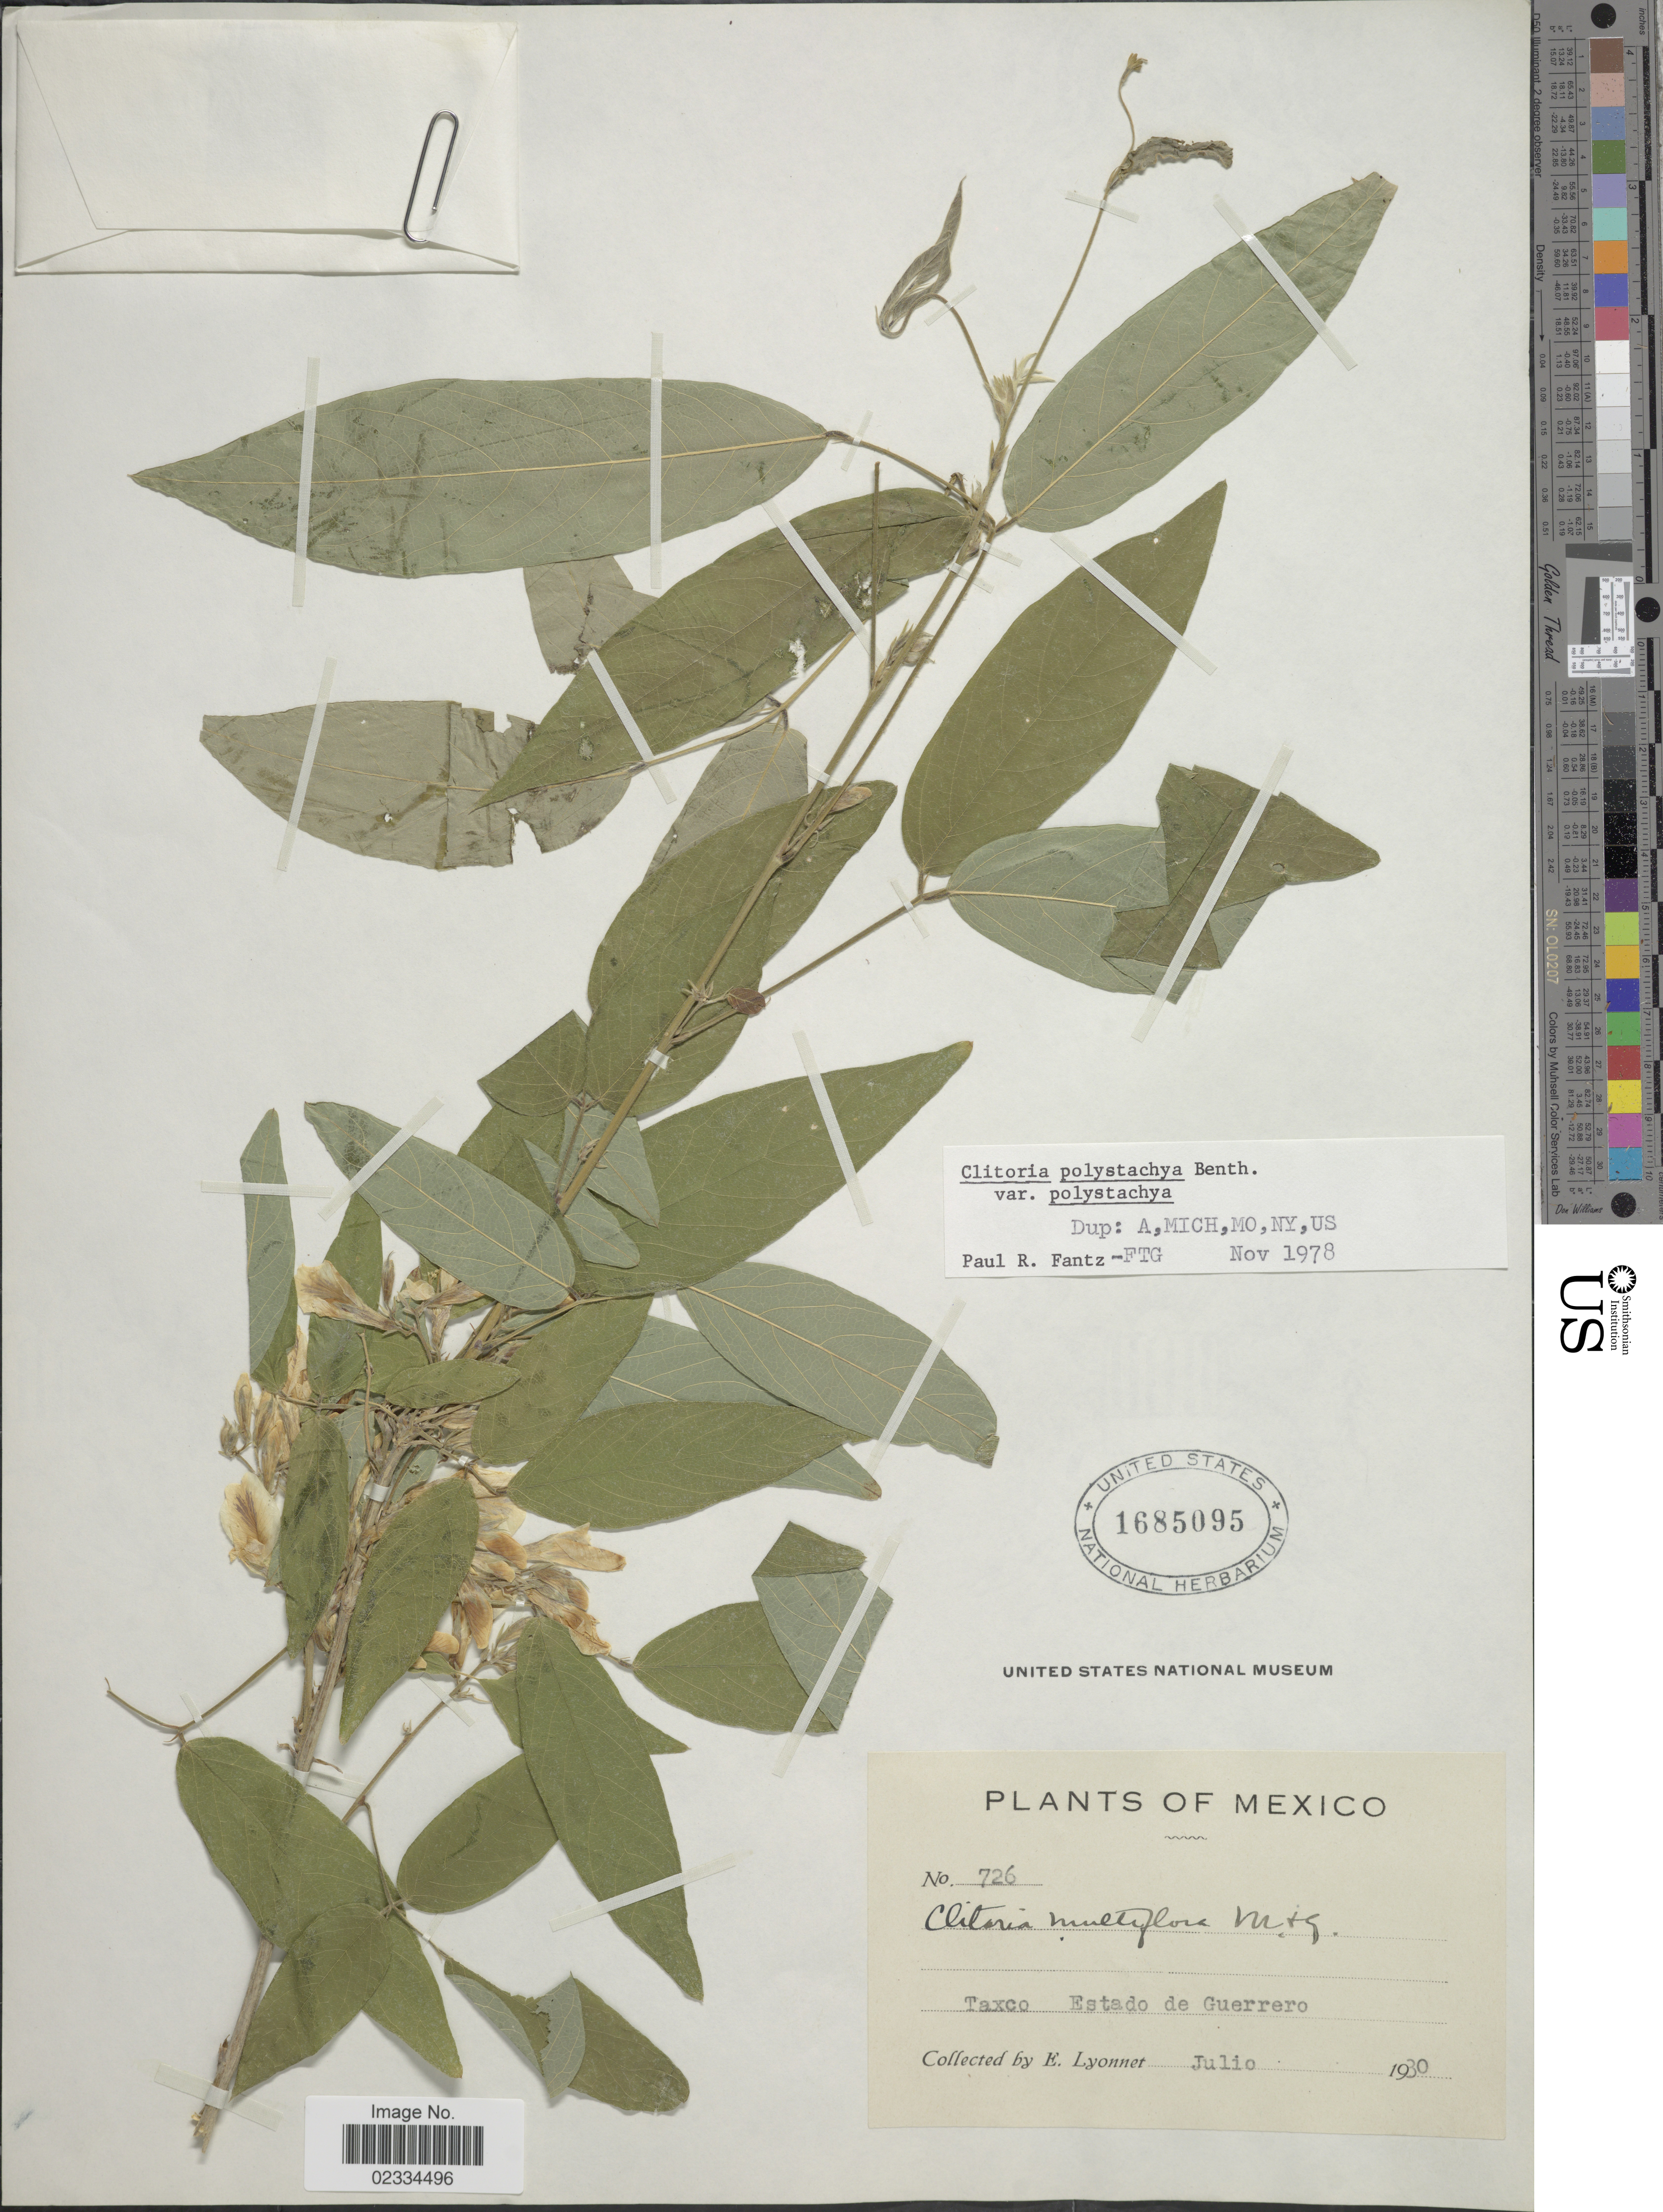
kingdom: Plantae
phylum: Tracheophyta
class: Magnoliopsida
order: Fabales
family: Fabaceae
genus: Clitoria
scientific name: Clitoria polystachya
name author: Benth.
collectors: E. Lyonnet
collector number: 726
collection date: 1930-07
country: Mexico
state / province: Guerrero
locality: Taxco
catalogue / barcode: US 1685095